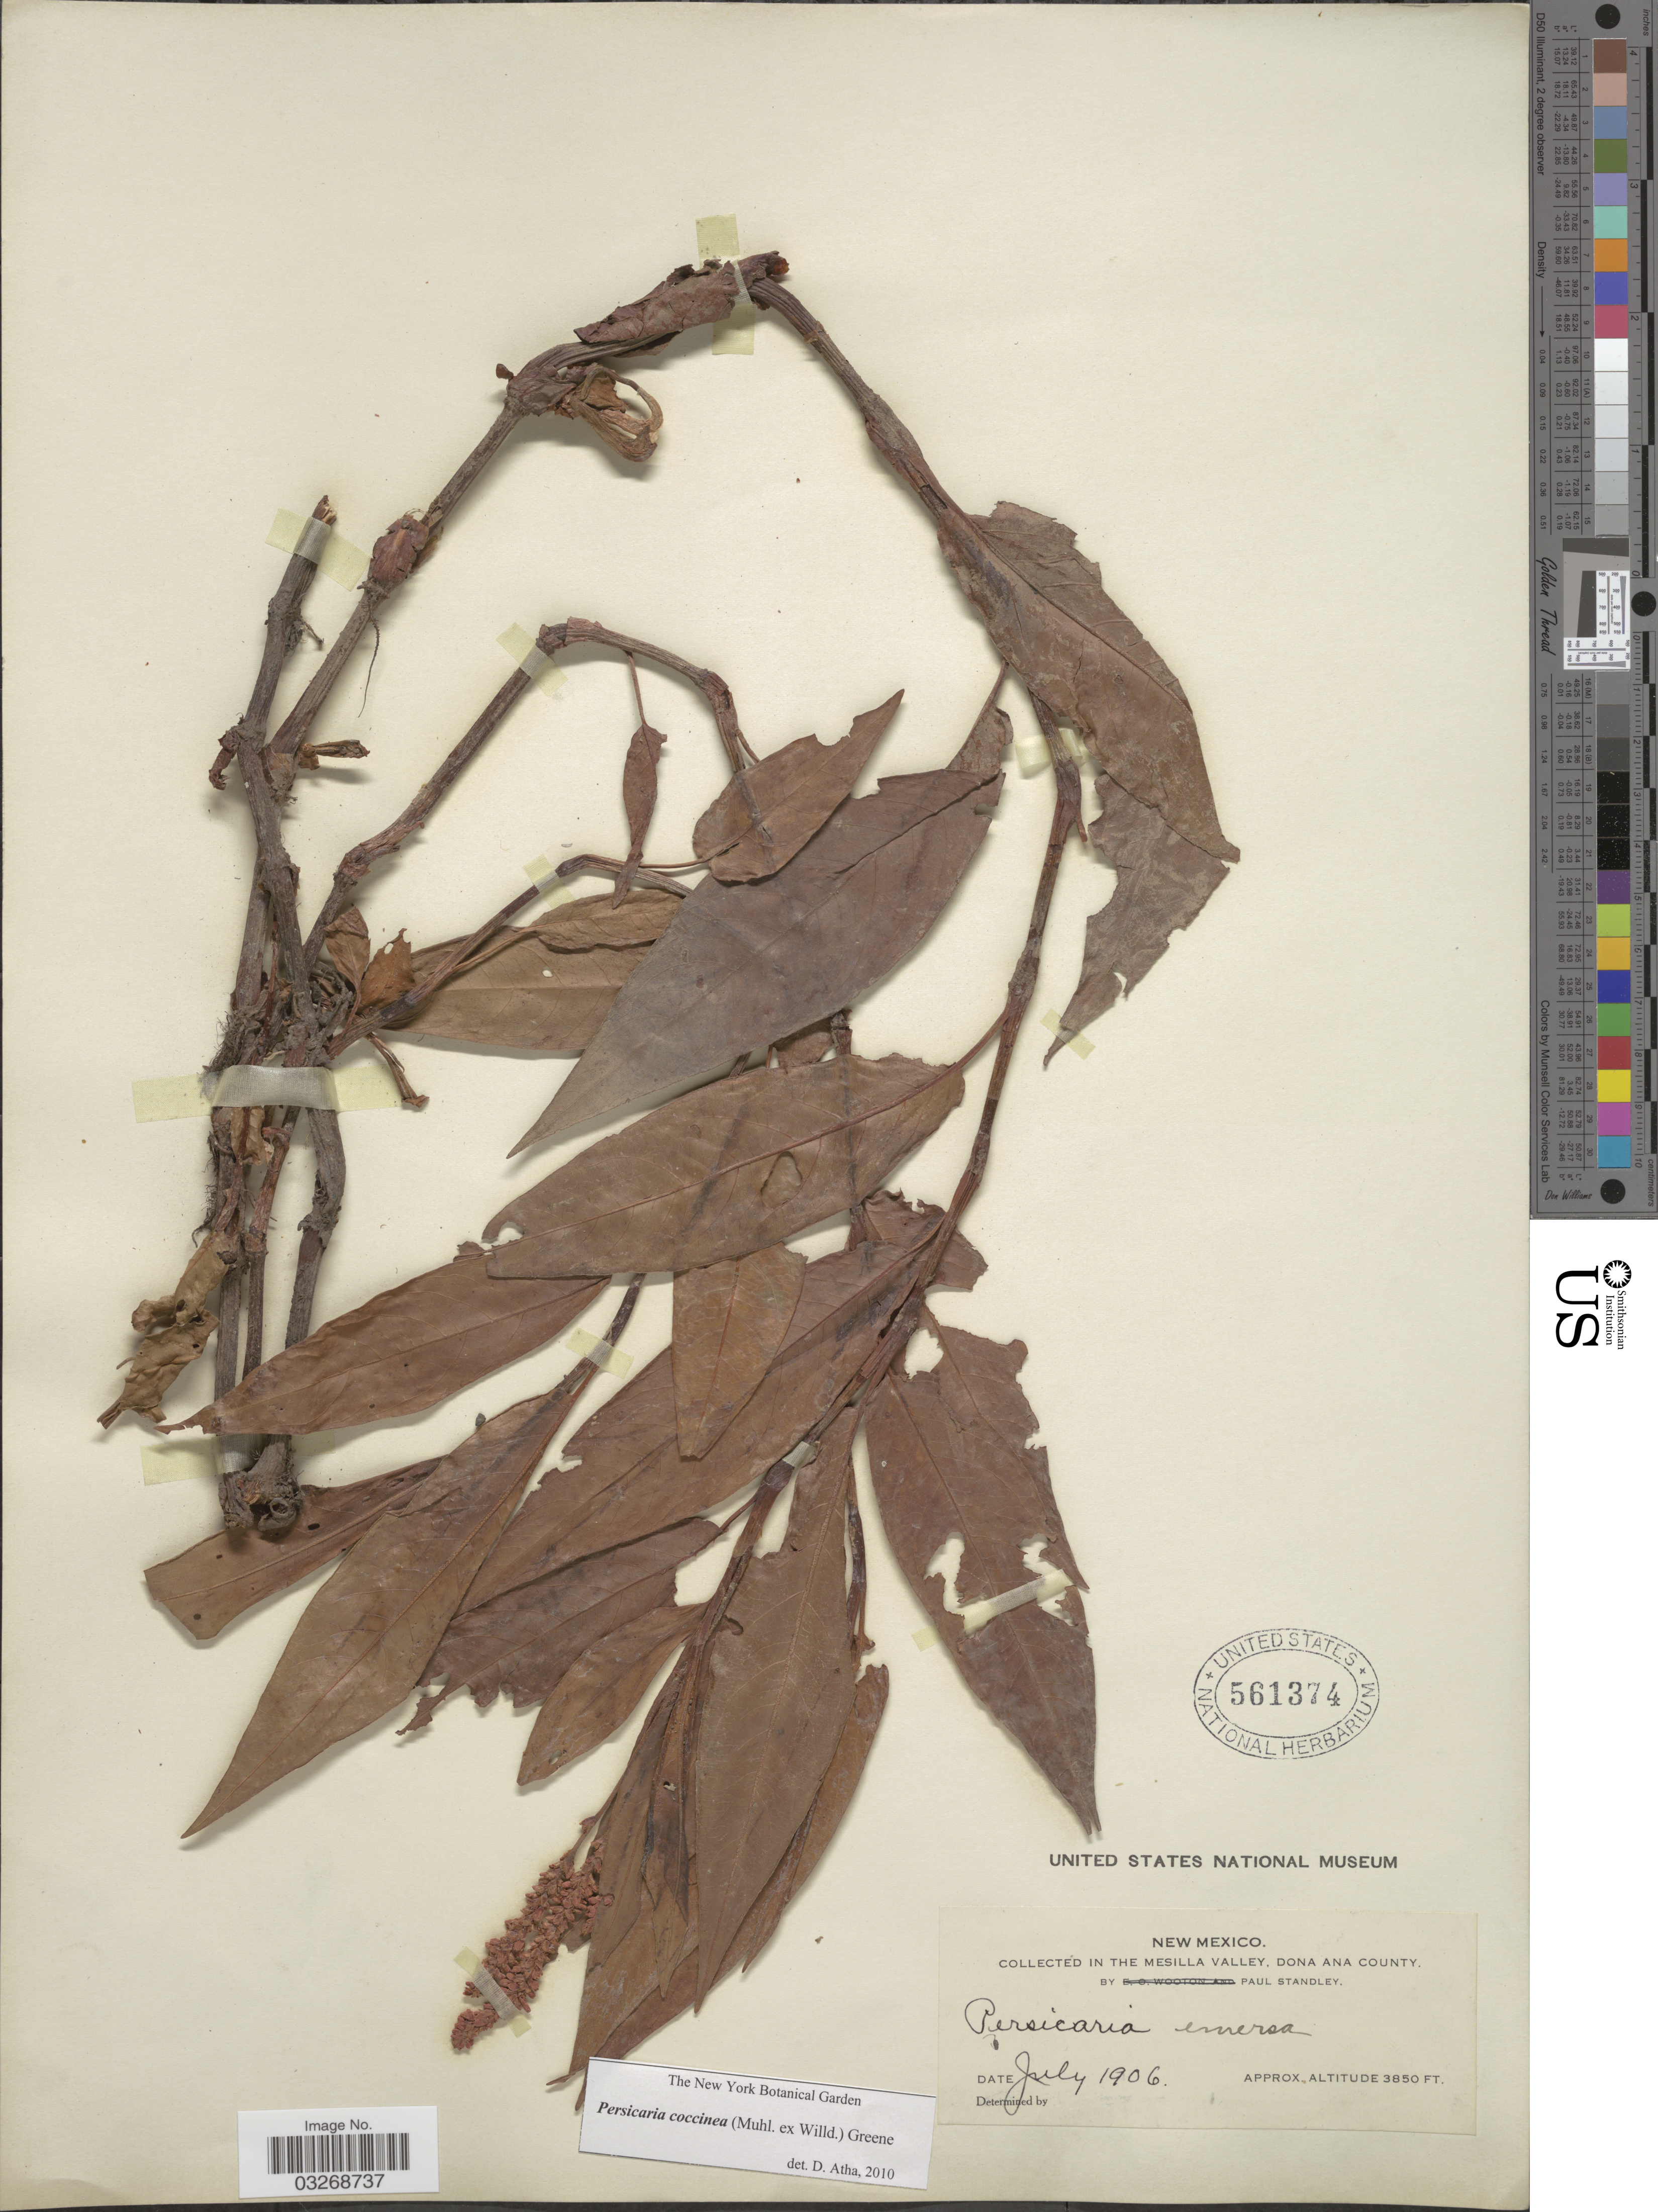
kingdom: Plantae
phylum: Tracheophyta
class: Magnoliopsida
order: Caryophyllales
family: Polygonaceae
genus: Persicaria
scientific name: Persicaria coccinea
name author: (Muhl. ex Willd.) Greene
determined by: Atha, D. E.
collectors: P. C. Standley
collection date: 1906-07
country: United States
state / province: New Mexico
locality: Mesilla Valley, Dona Ana County.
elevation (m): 1173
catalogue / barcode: US 561374